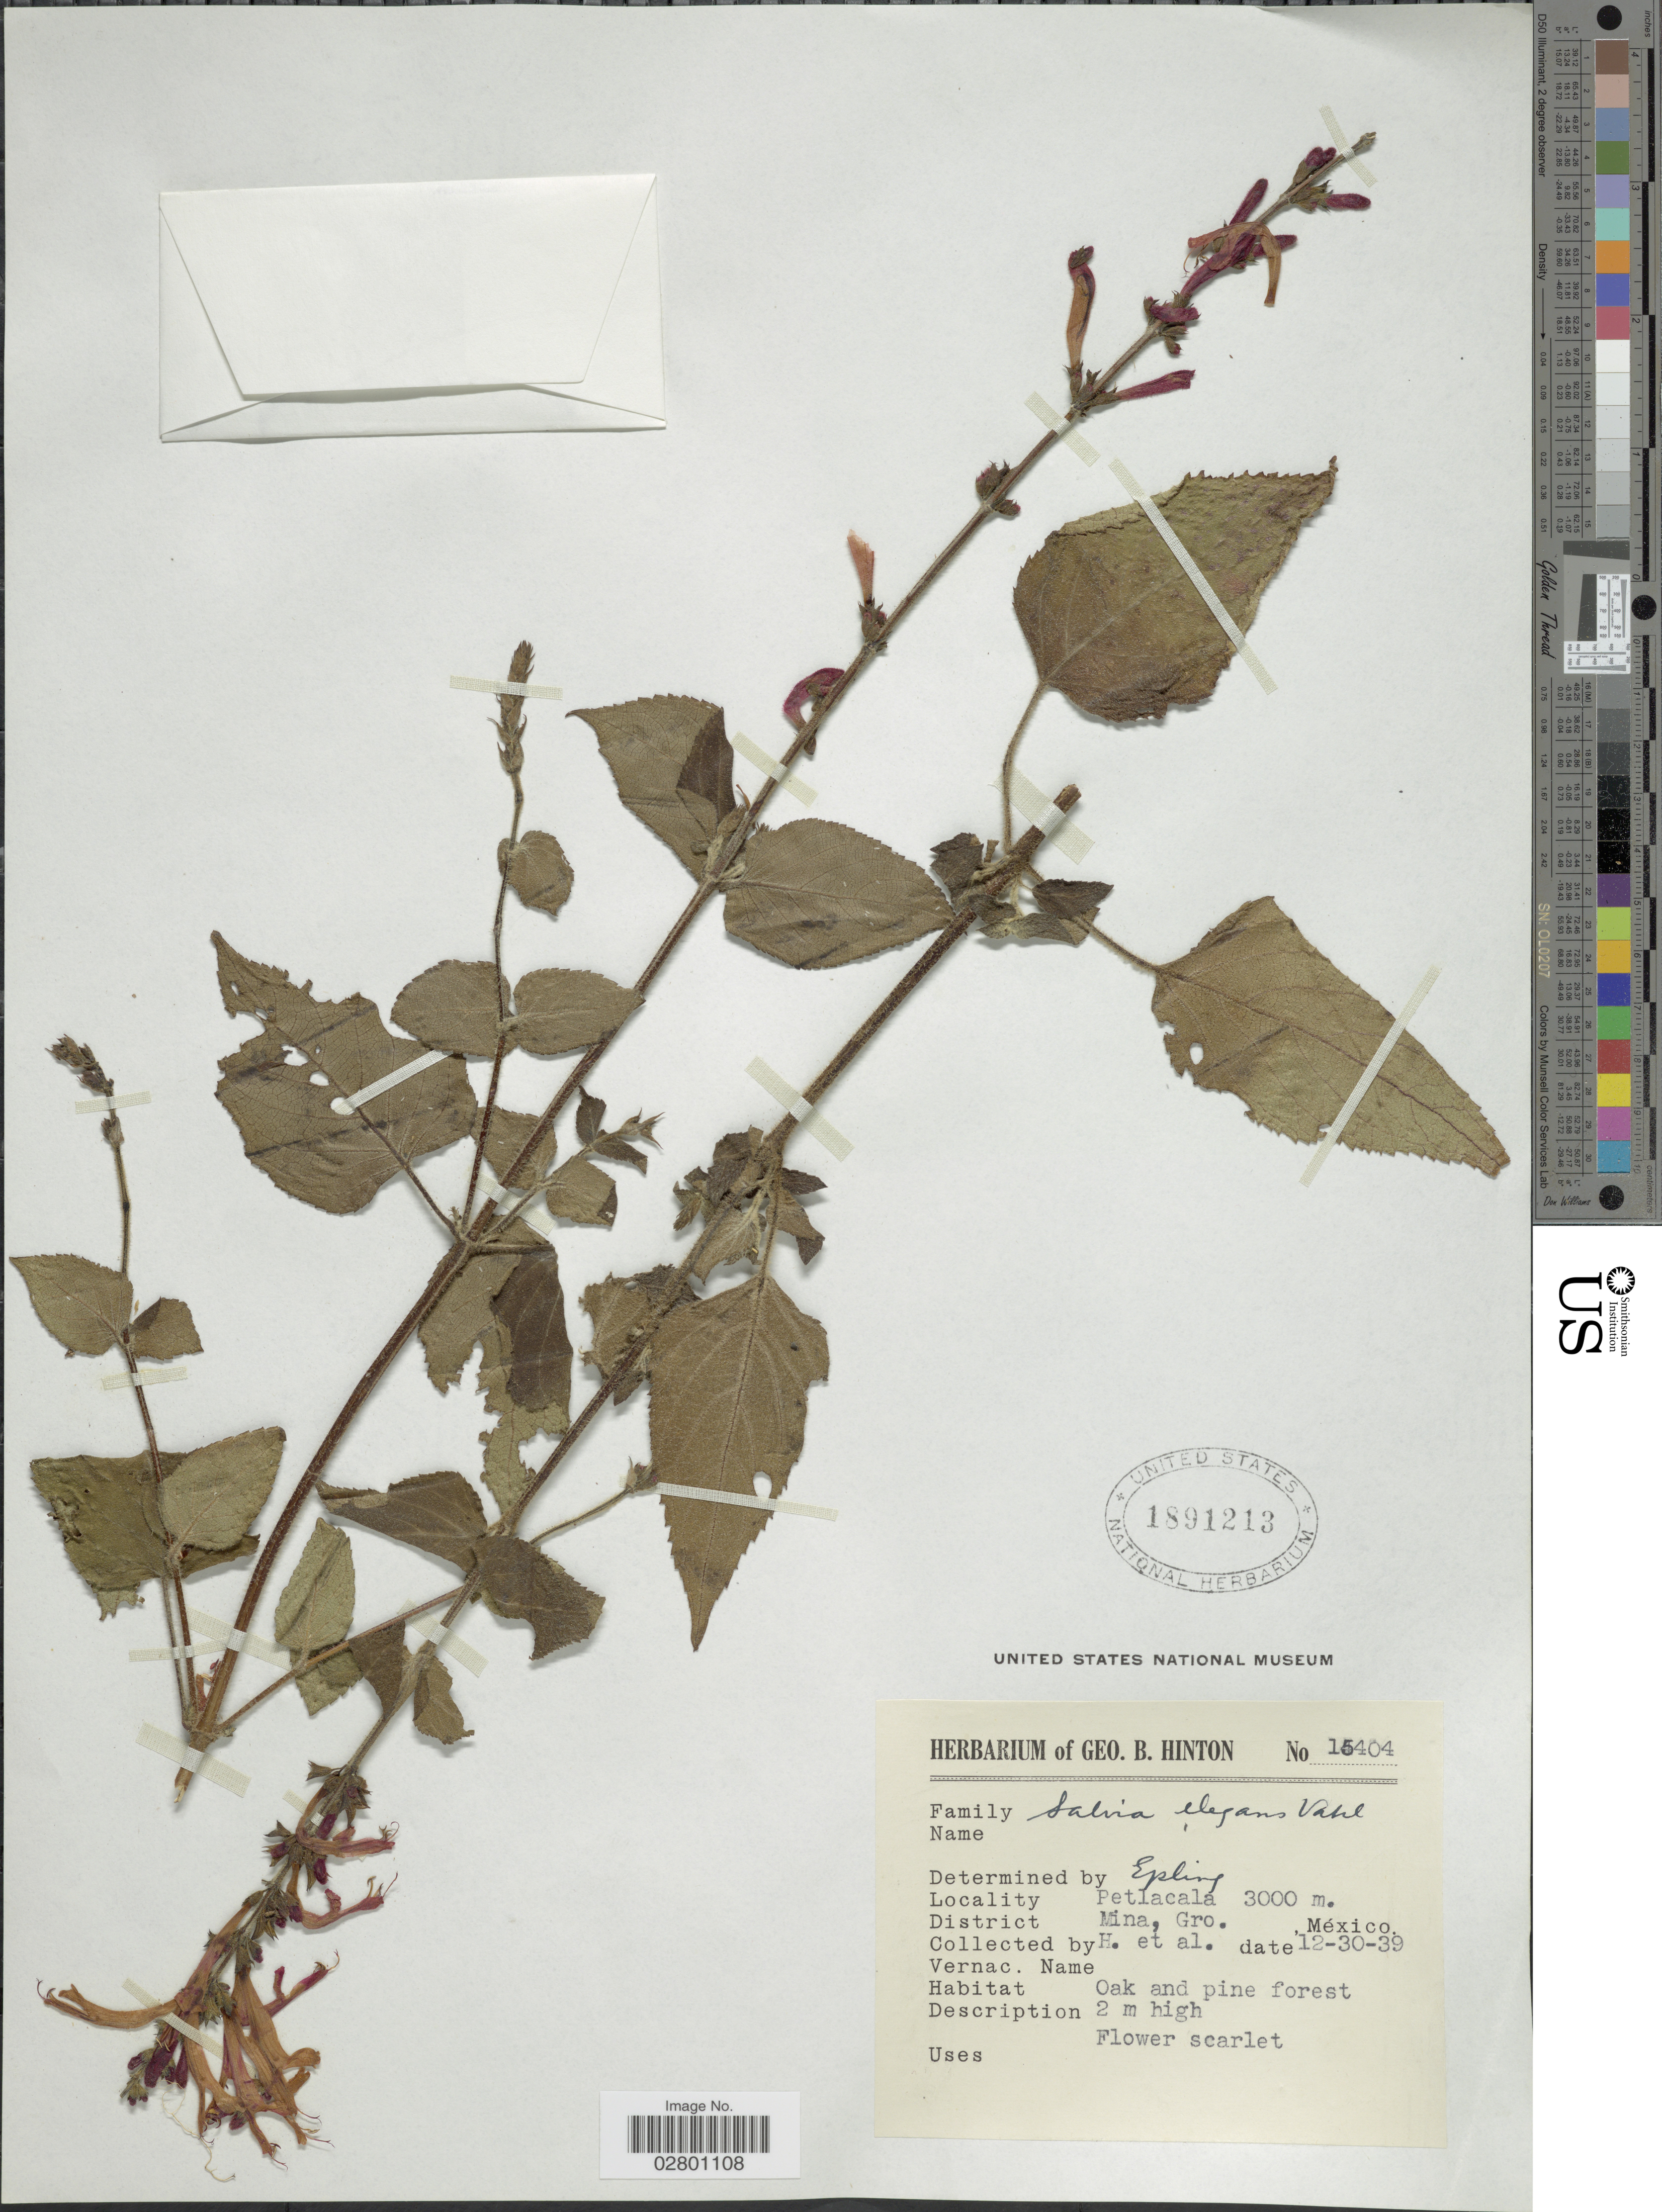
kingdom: Plantae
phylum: Tracheophyta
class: Magnoliopsida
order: Lamiales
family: Lamiaceae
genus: Salvia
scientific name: Salvia elegans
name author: Vahl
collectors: G. B. Hinton & et al.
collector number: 15404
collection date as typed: Transcribed d/m/y: 30/12/39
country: Mexico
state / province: Guerrero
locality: Petlacala, District Mina, Gro.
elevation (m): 3000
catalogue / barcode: US 1891213